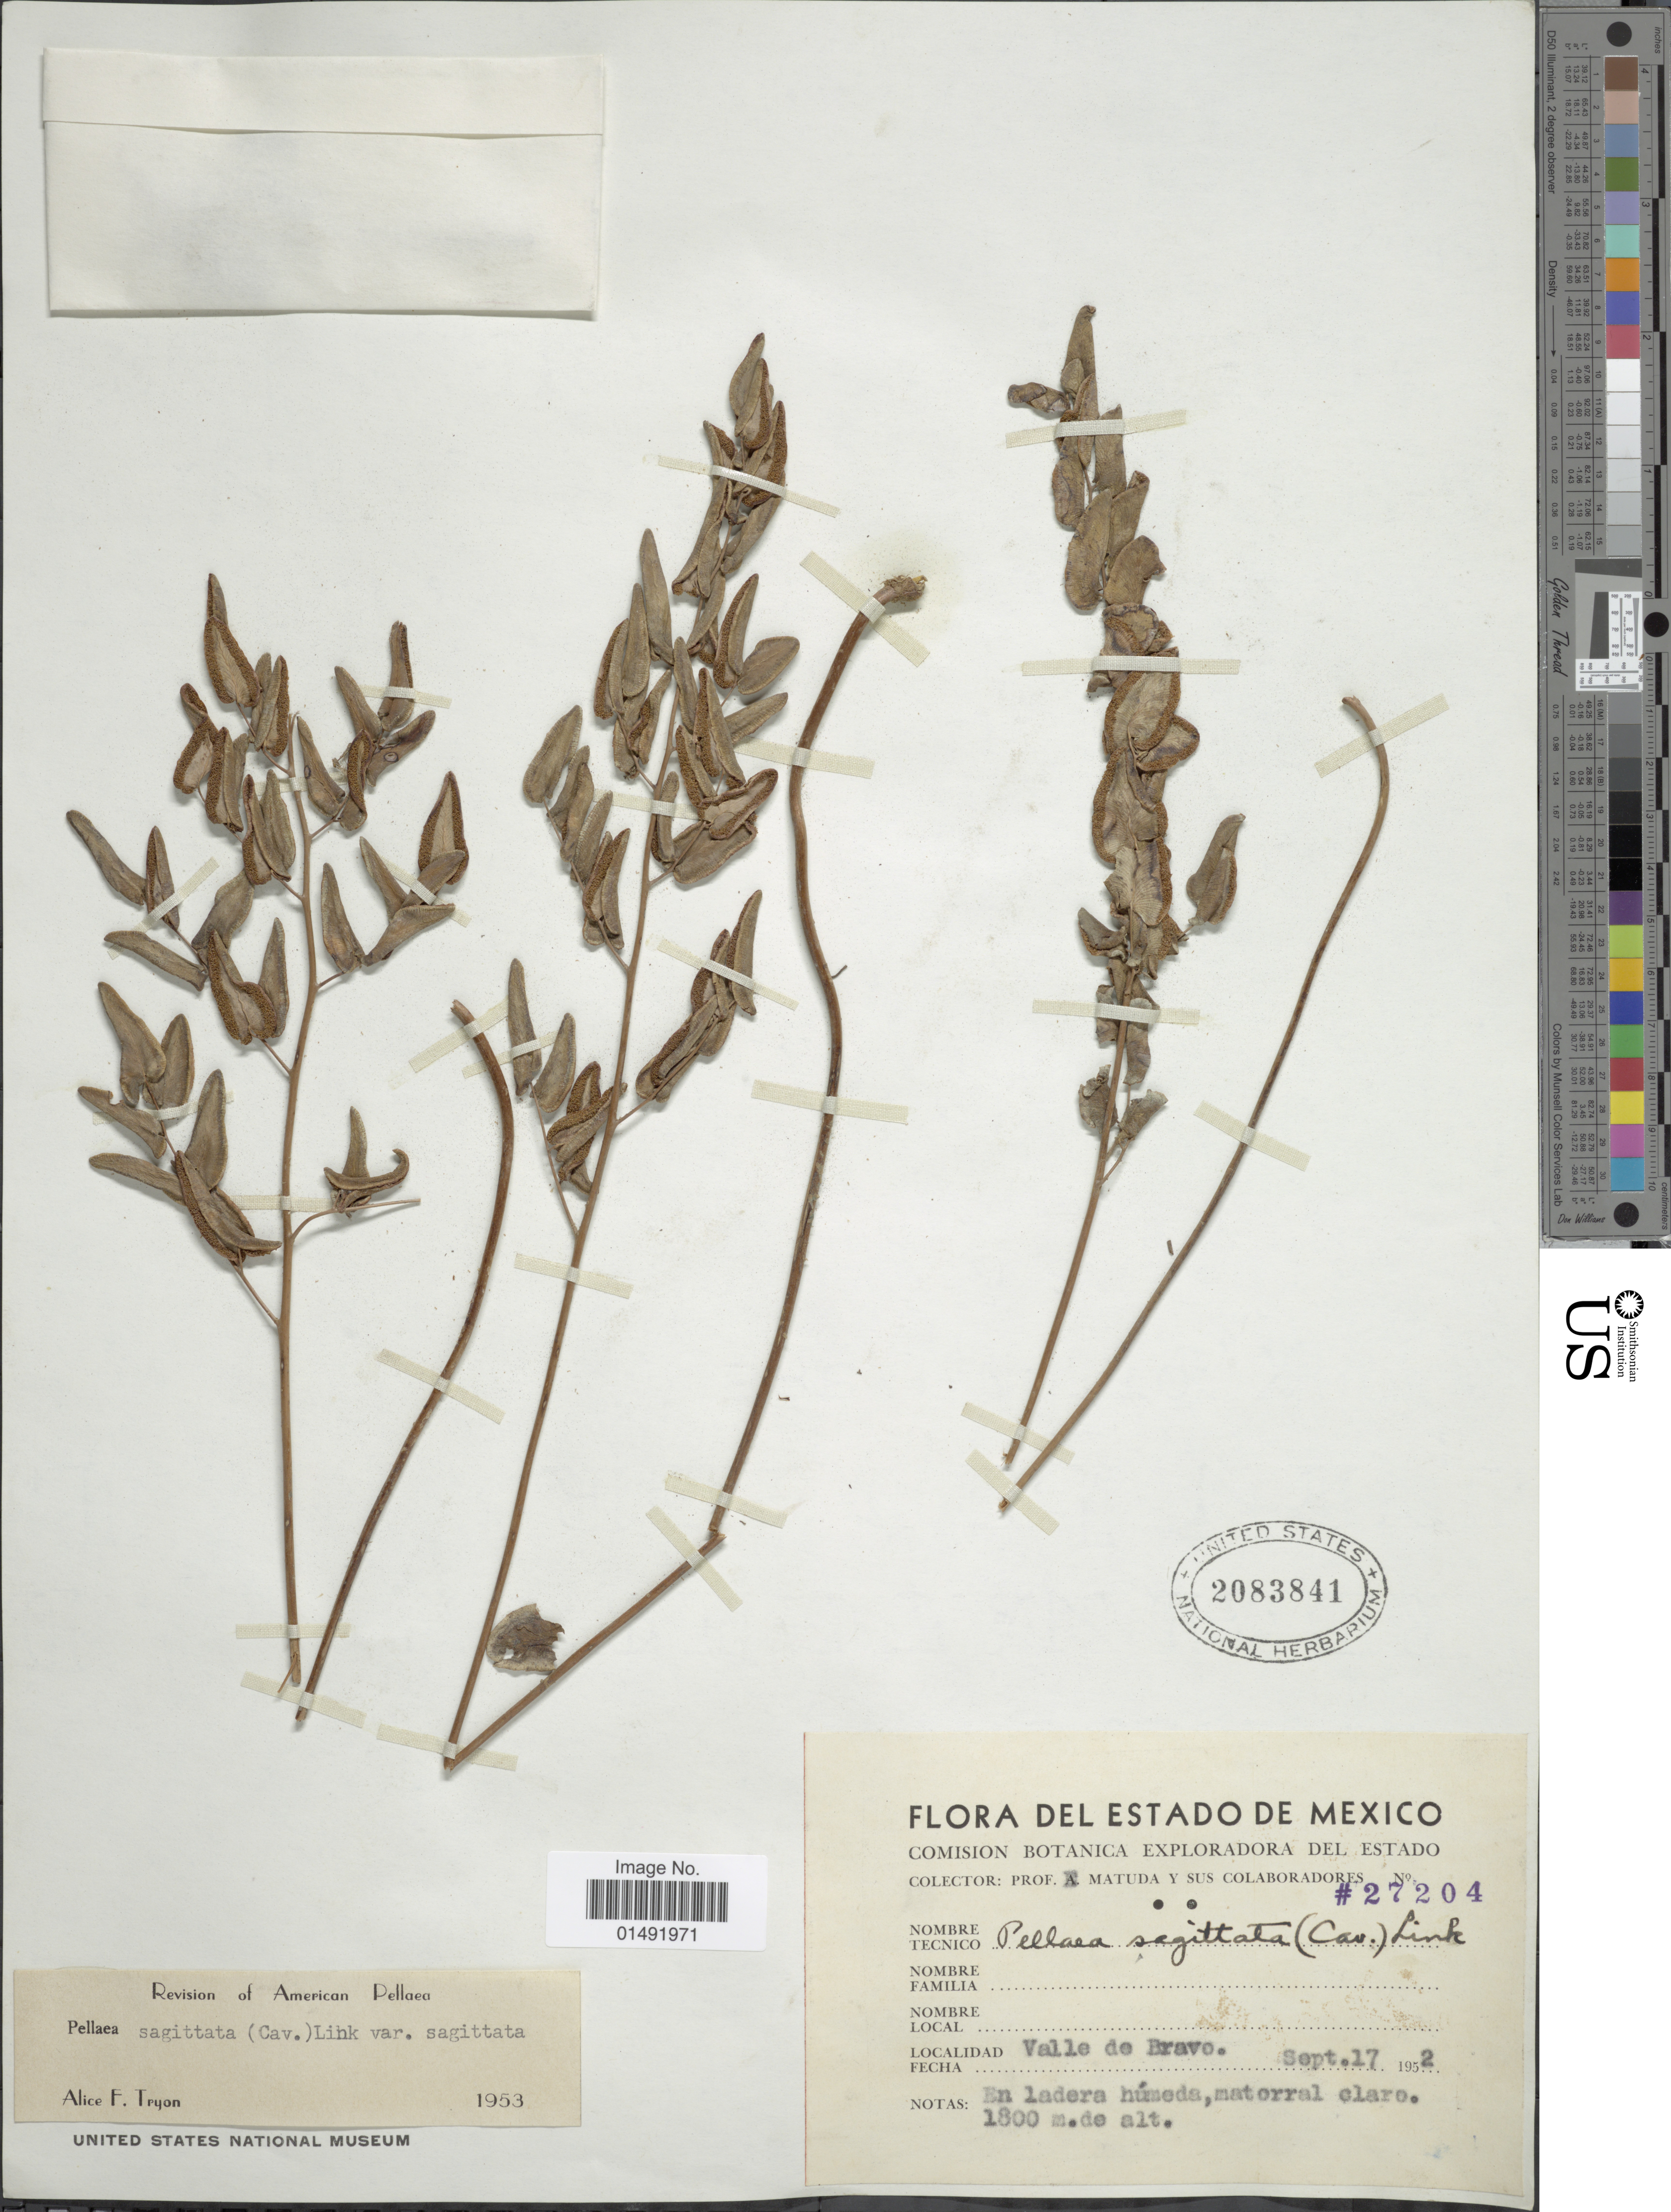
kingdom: Plantae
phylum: Tracheophyta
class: Polypodiopsida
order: Polypodiales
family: Pteridaceae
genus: Pellaea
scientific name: Pellaea sagittata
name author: (Cav.) Link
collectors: E. Matuda & et al.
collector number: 27204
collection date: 1952-09-17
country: Mexico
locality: Valle de Bravo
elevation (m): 549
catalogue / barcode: US 2083841